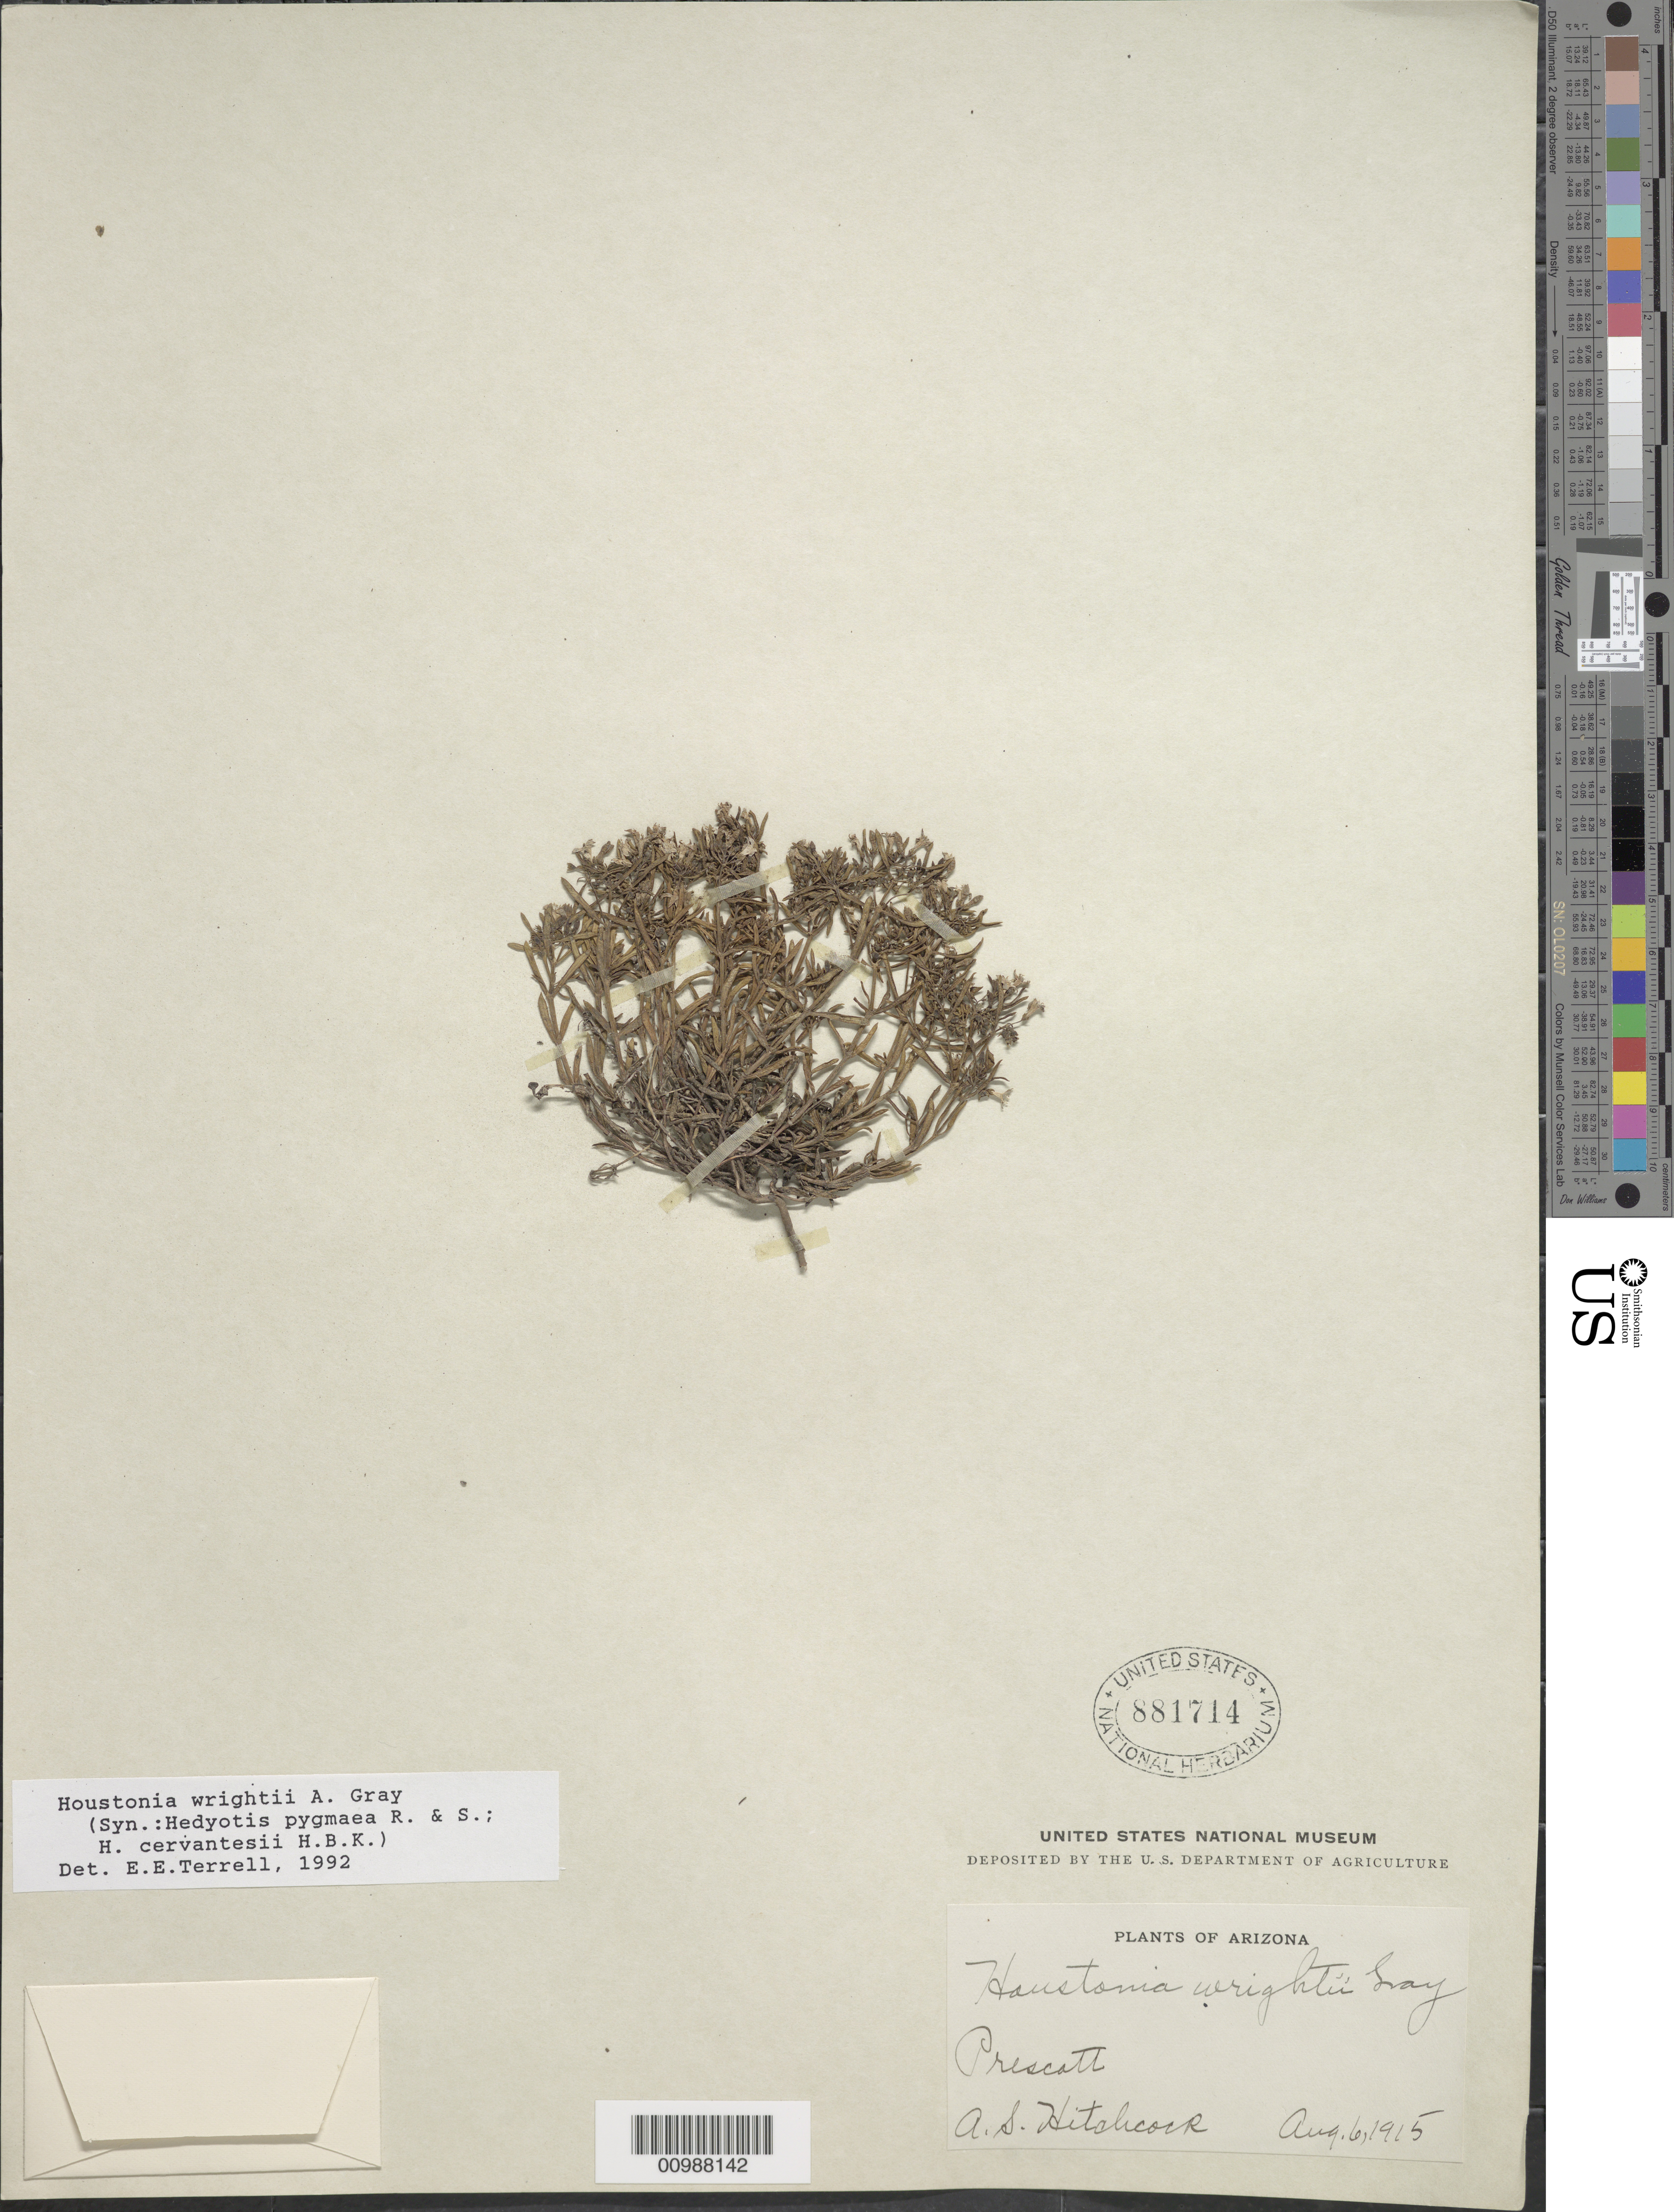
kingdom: Plantae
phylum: Tracheophyta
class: Magnoliopsida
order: Gentianales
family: Rubiaceae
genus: Houstonia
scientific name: Houstonia wrightii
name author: (A. Gray) A. Gray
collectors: A. S. Hitchcock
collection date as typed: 01 Aug 1915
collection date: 1915-08-01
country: United States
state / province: Arizona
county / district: Yavapai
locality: Prescott.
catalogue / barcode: US 881714